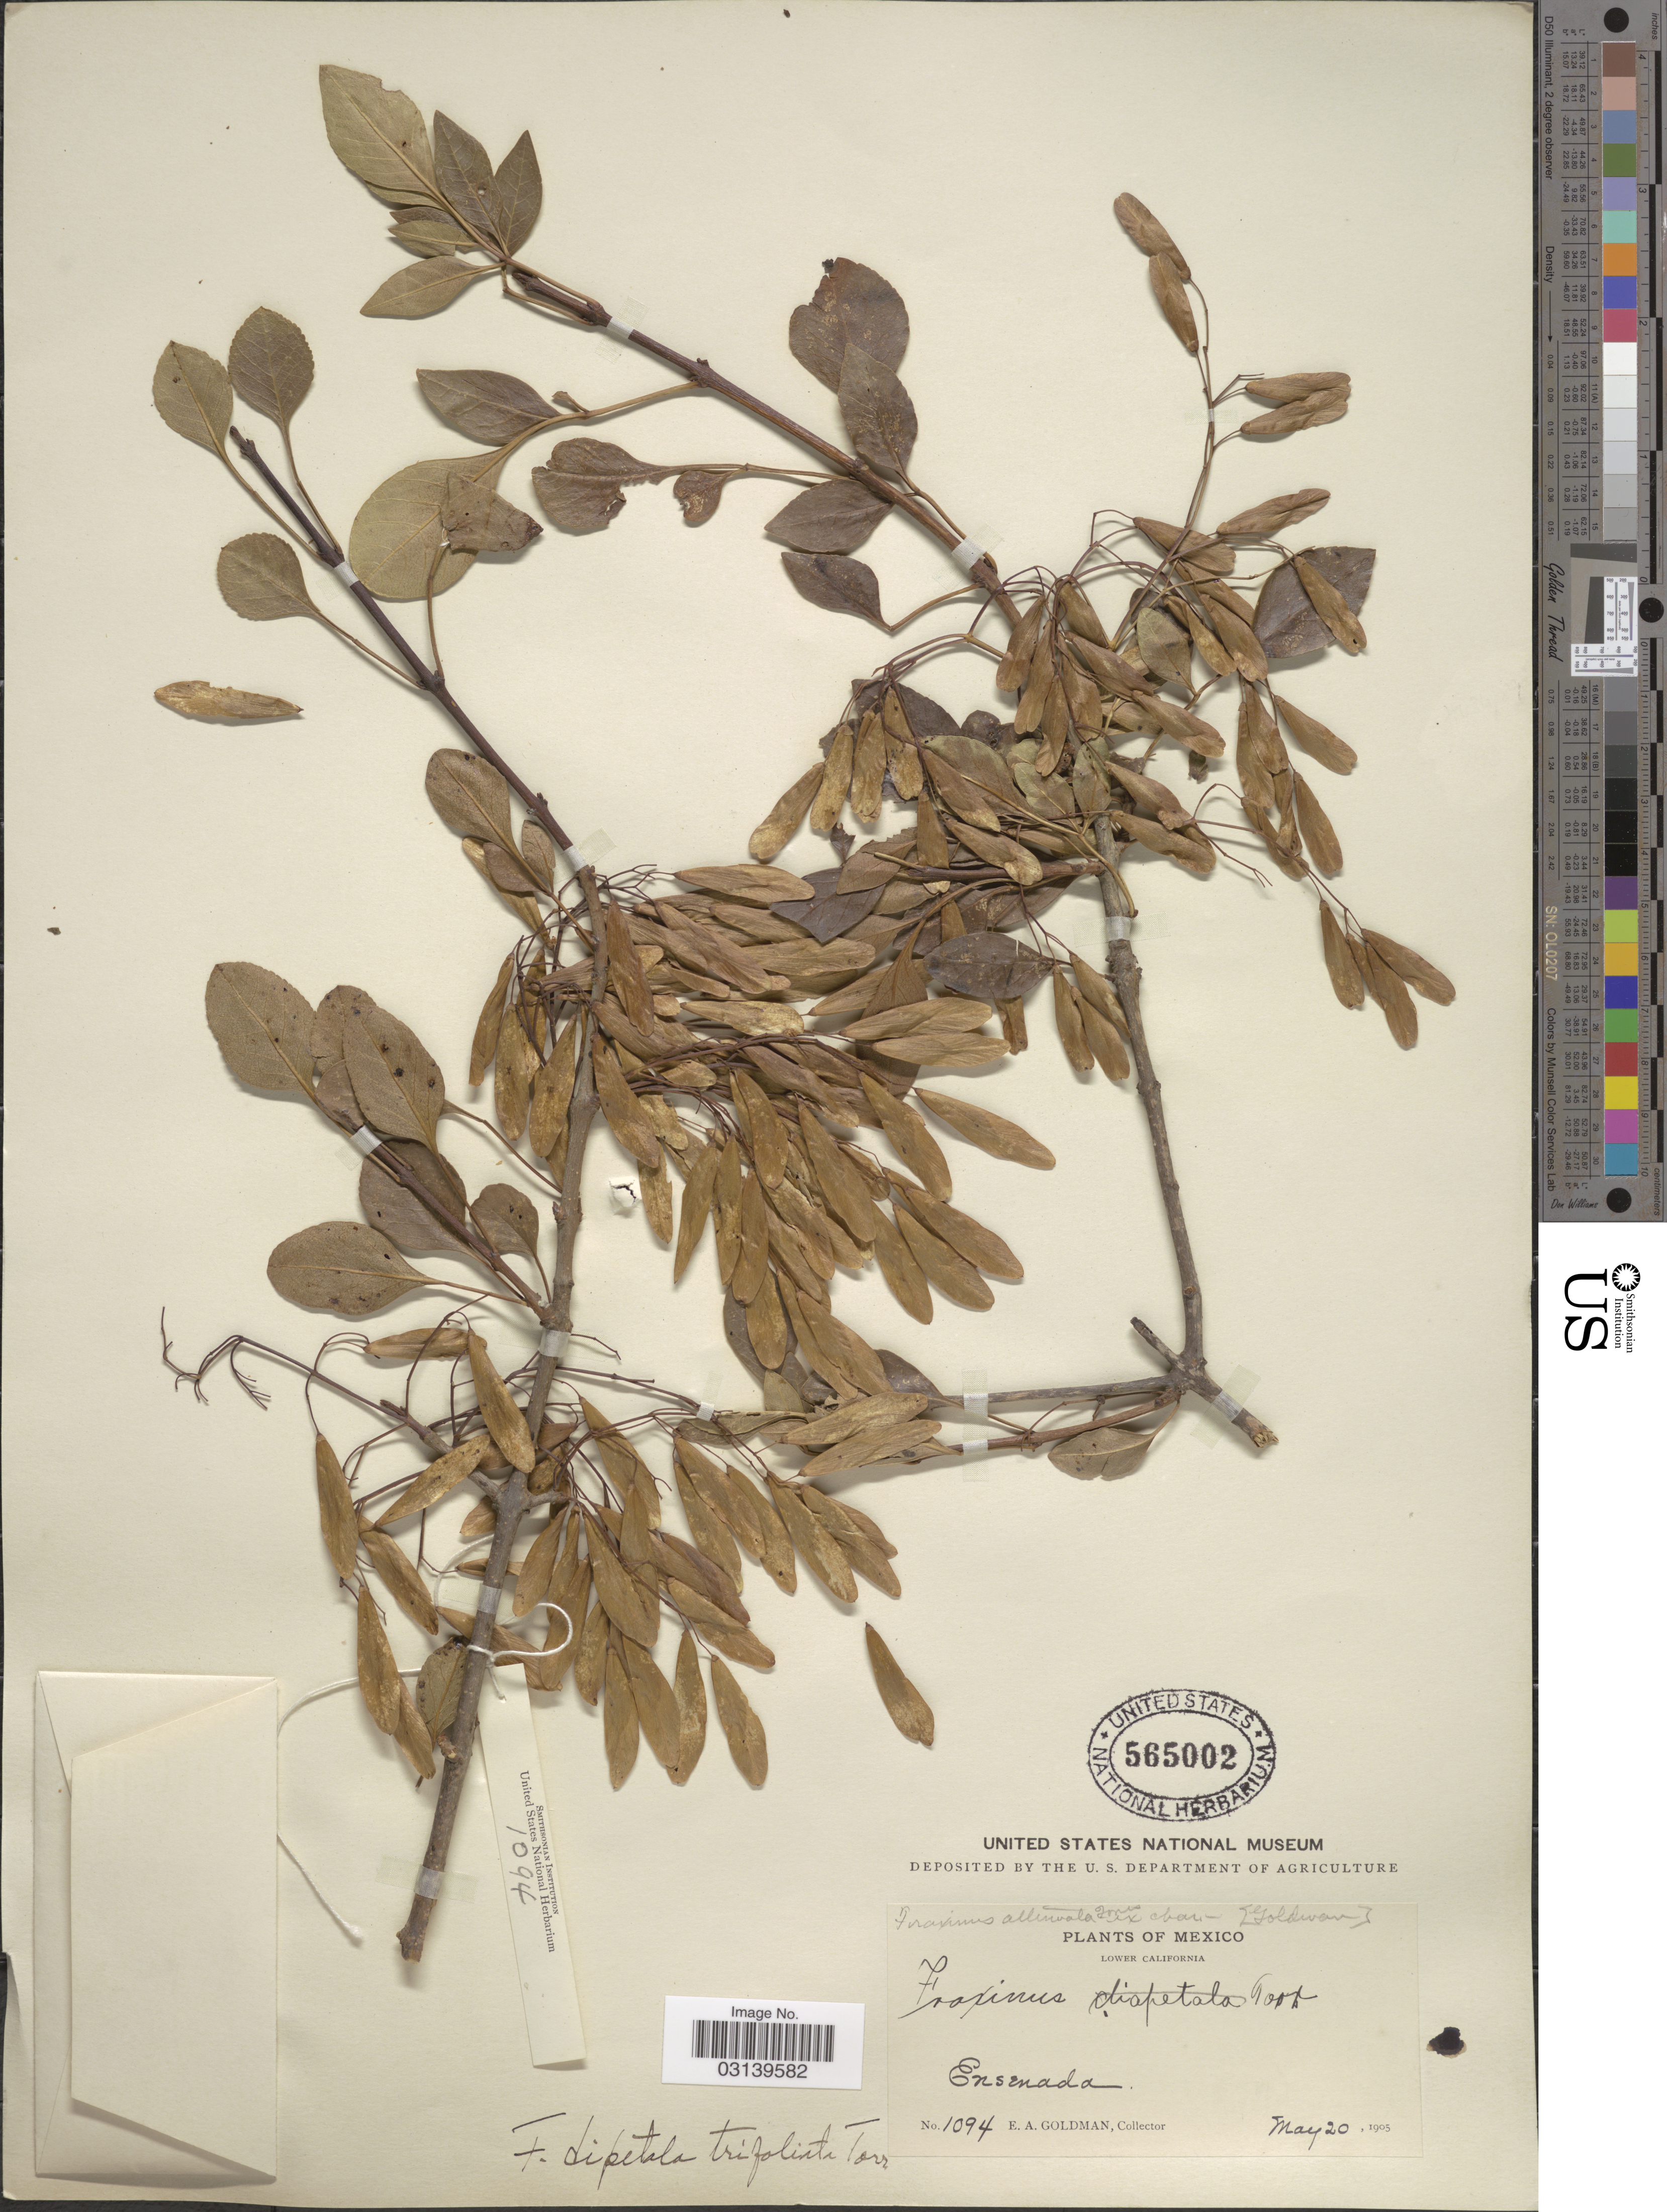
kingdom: Plantae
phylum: Tracheophyta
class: Magnoliopsida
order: Lamiales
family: Oleaceae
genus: Fraxinus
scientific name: Fraxinus dipetala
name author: Hook. & Arn.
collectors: E. A. Goldman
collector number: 1094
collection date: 1905-05-20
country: Mexico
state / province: Baja California Norte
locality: Lower California, Ensenada.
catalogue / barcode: US 565002